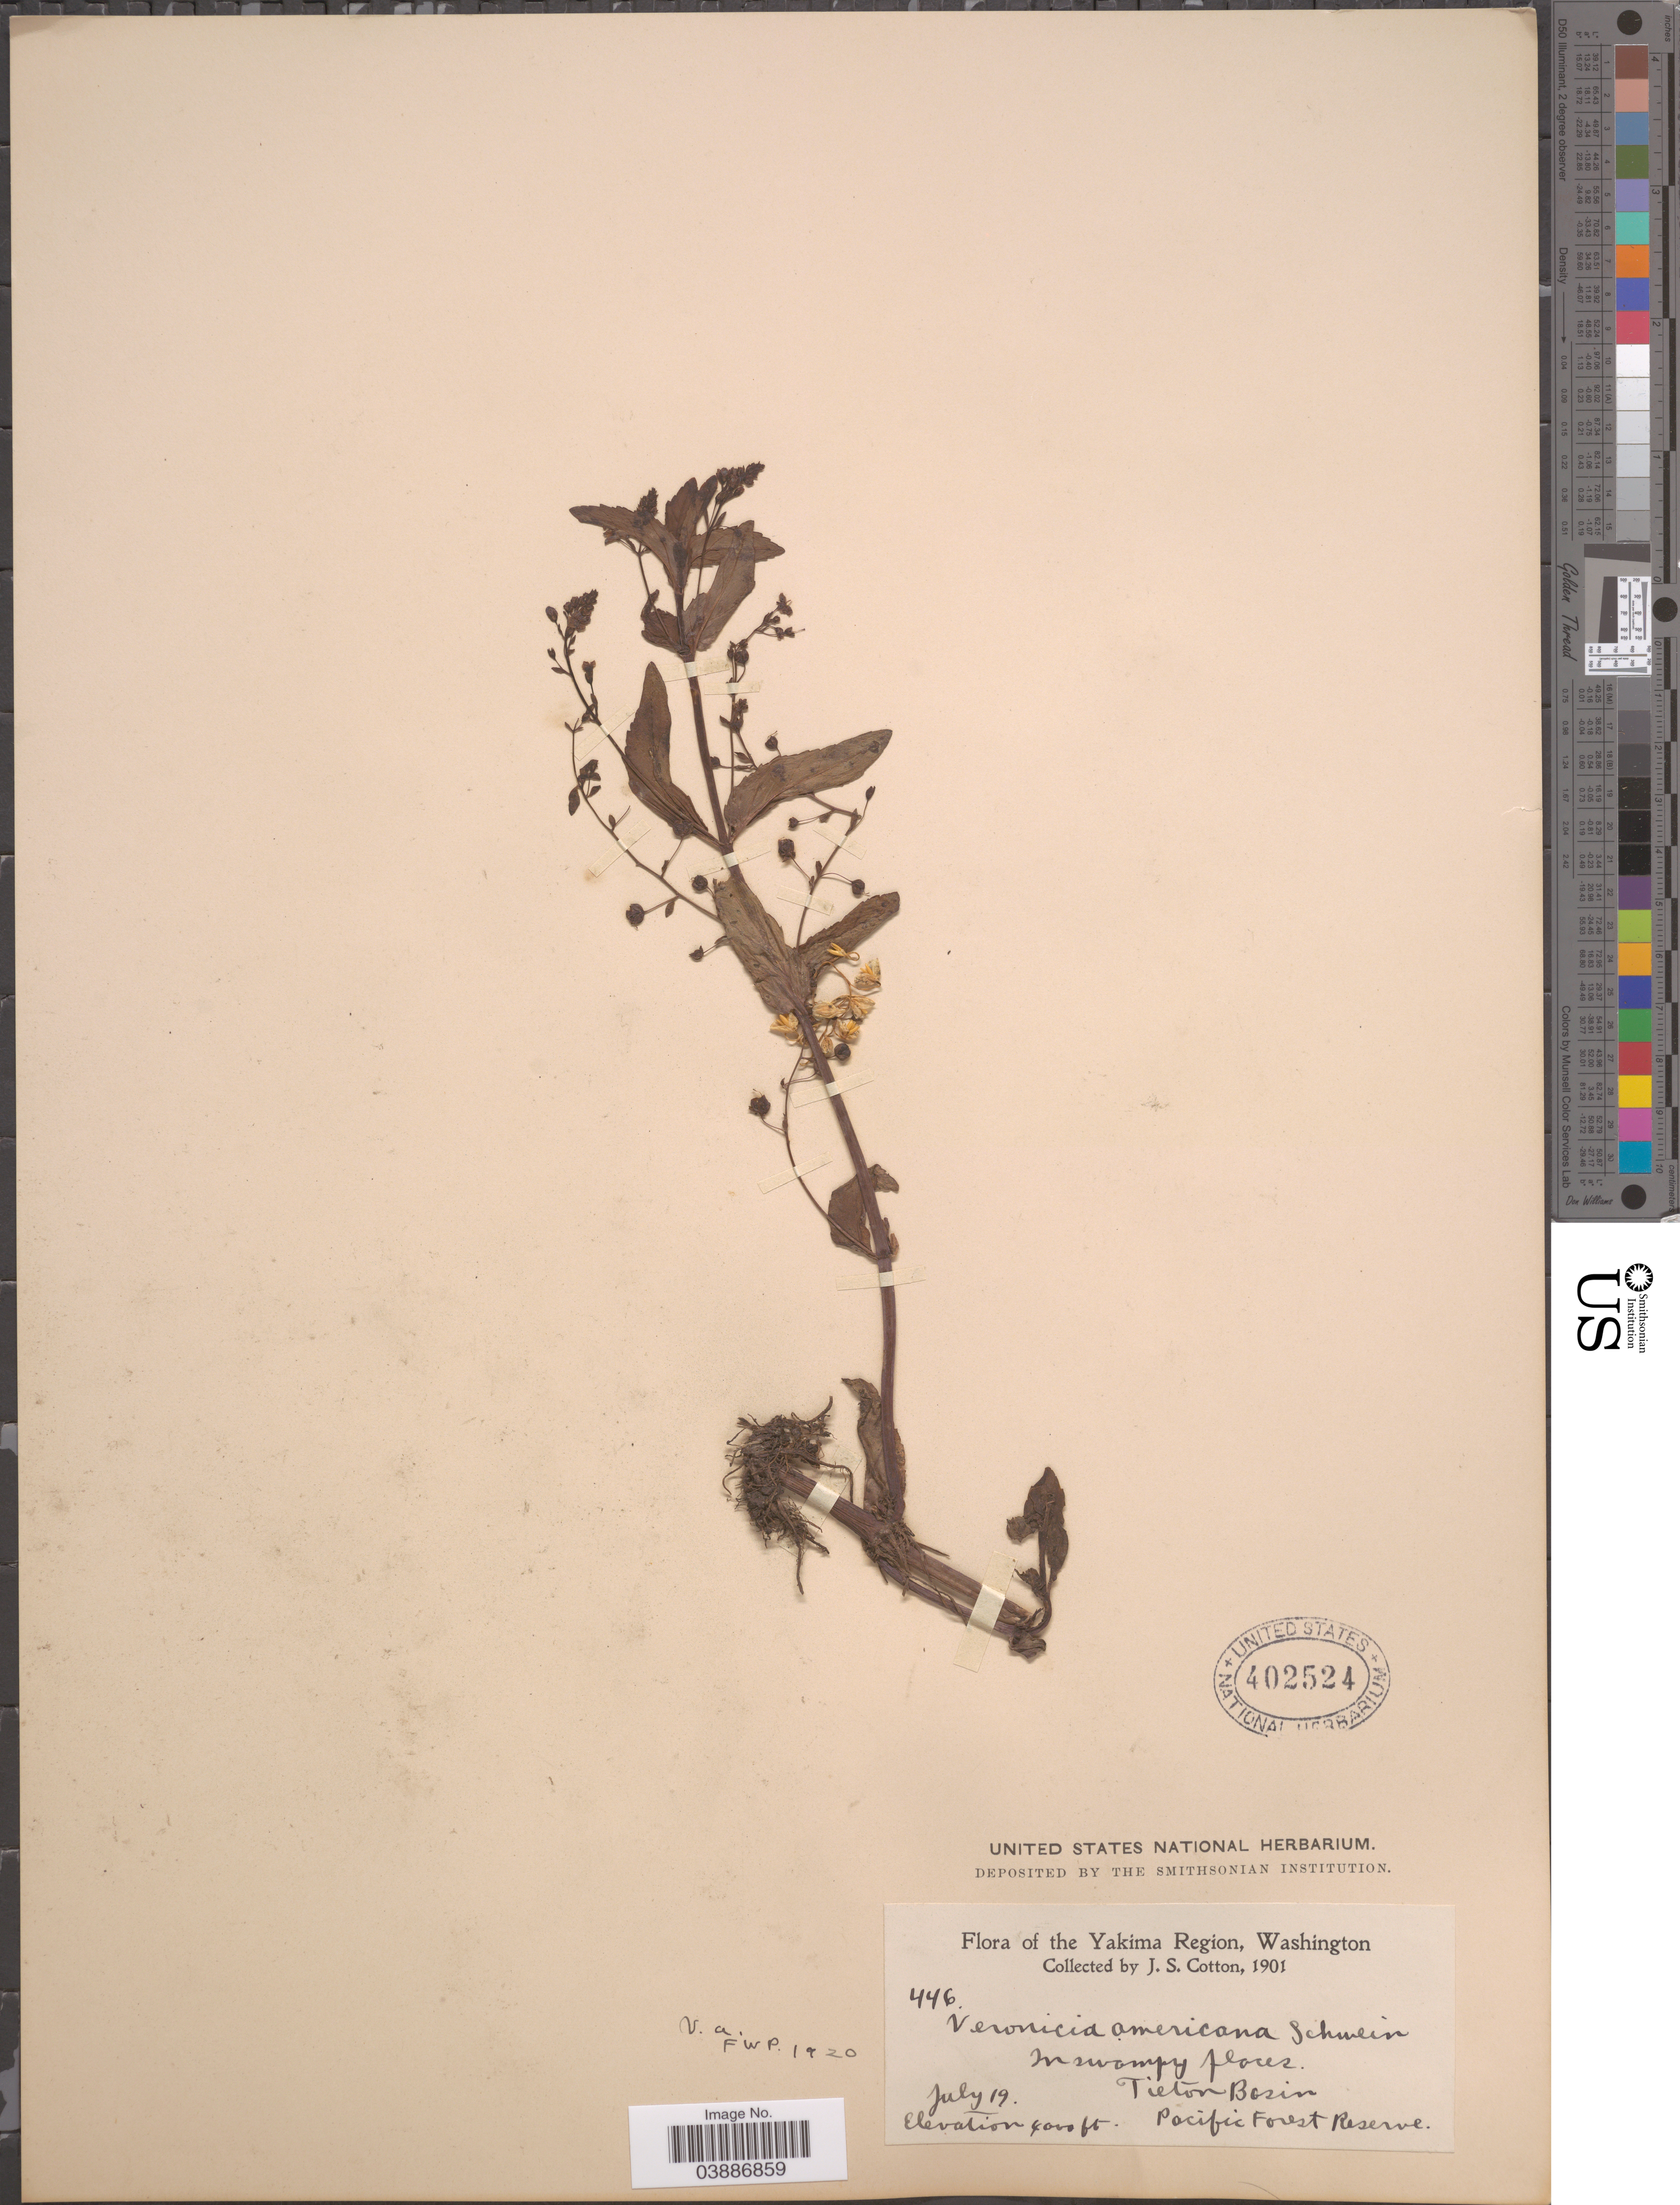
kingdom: Plantae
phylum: Tracheophyta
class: Magnoliopsida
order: Lamiales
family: Plantaginaceae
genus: Veronica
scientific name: Veronica americana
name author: Schwein. ex Benth.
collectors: J. S. Cotton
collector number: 446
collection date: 1901-07-19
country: United States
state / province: Washington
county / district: Yakima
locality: The Yakima Region. Tieton Basin. Pacific Forest Reserve.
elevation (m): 1219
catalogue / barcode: US 402524